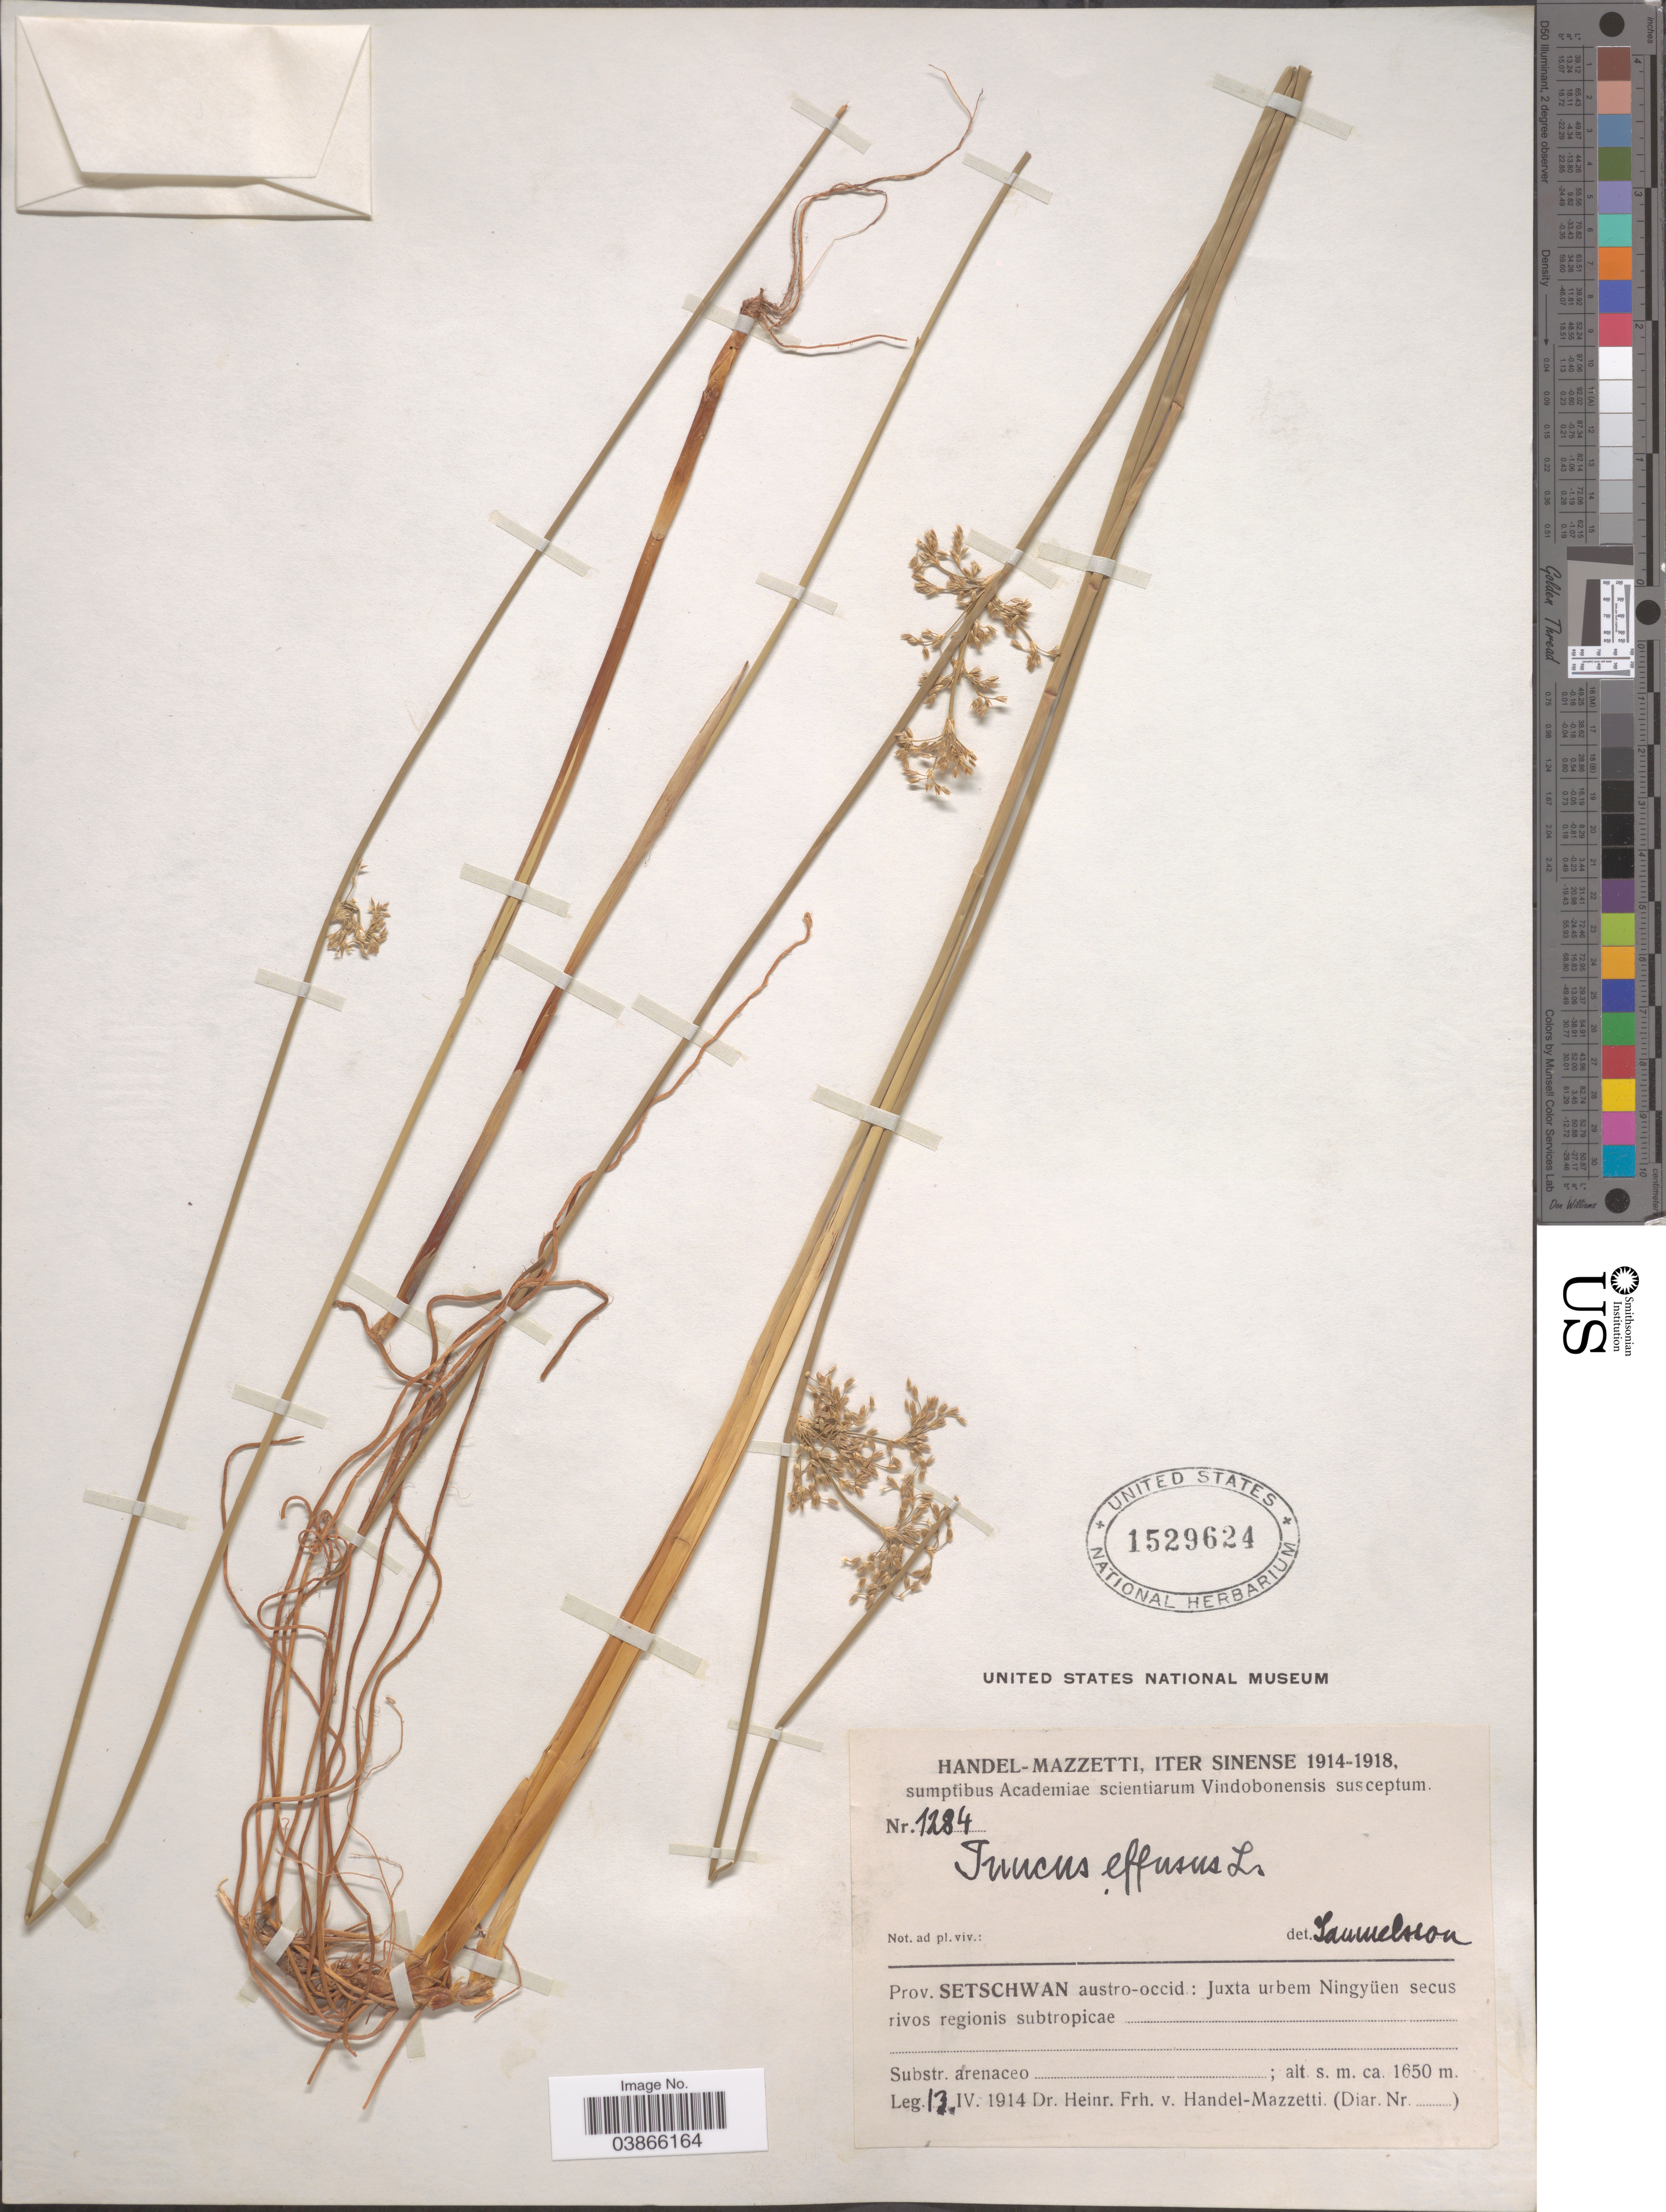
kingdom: Plantae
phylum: Tracheophyta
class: Liliopsida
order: Poales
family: Juncaceae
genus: Juncus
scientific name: Juncus effusus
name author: L.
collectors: H. Handel-Mazzetti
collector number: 1284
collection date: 1914-04-13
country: China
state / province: Sichuan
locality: Prov. Setschwan austro-occid.: Juxta urbem Ningyüen secus rivos regionis subtropicae.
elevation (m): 1650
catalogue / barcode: US 1529624